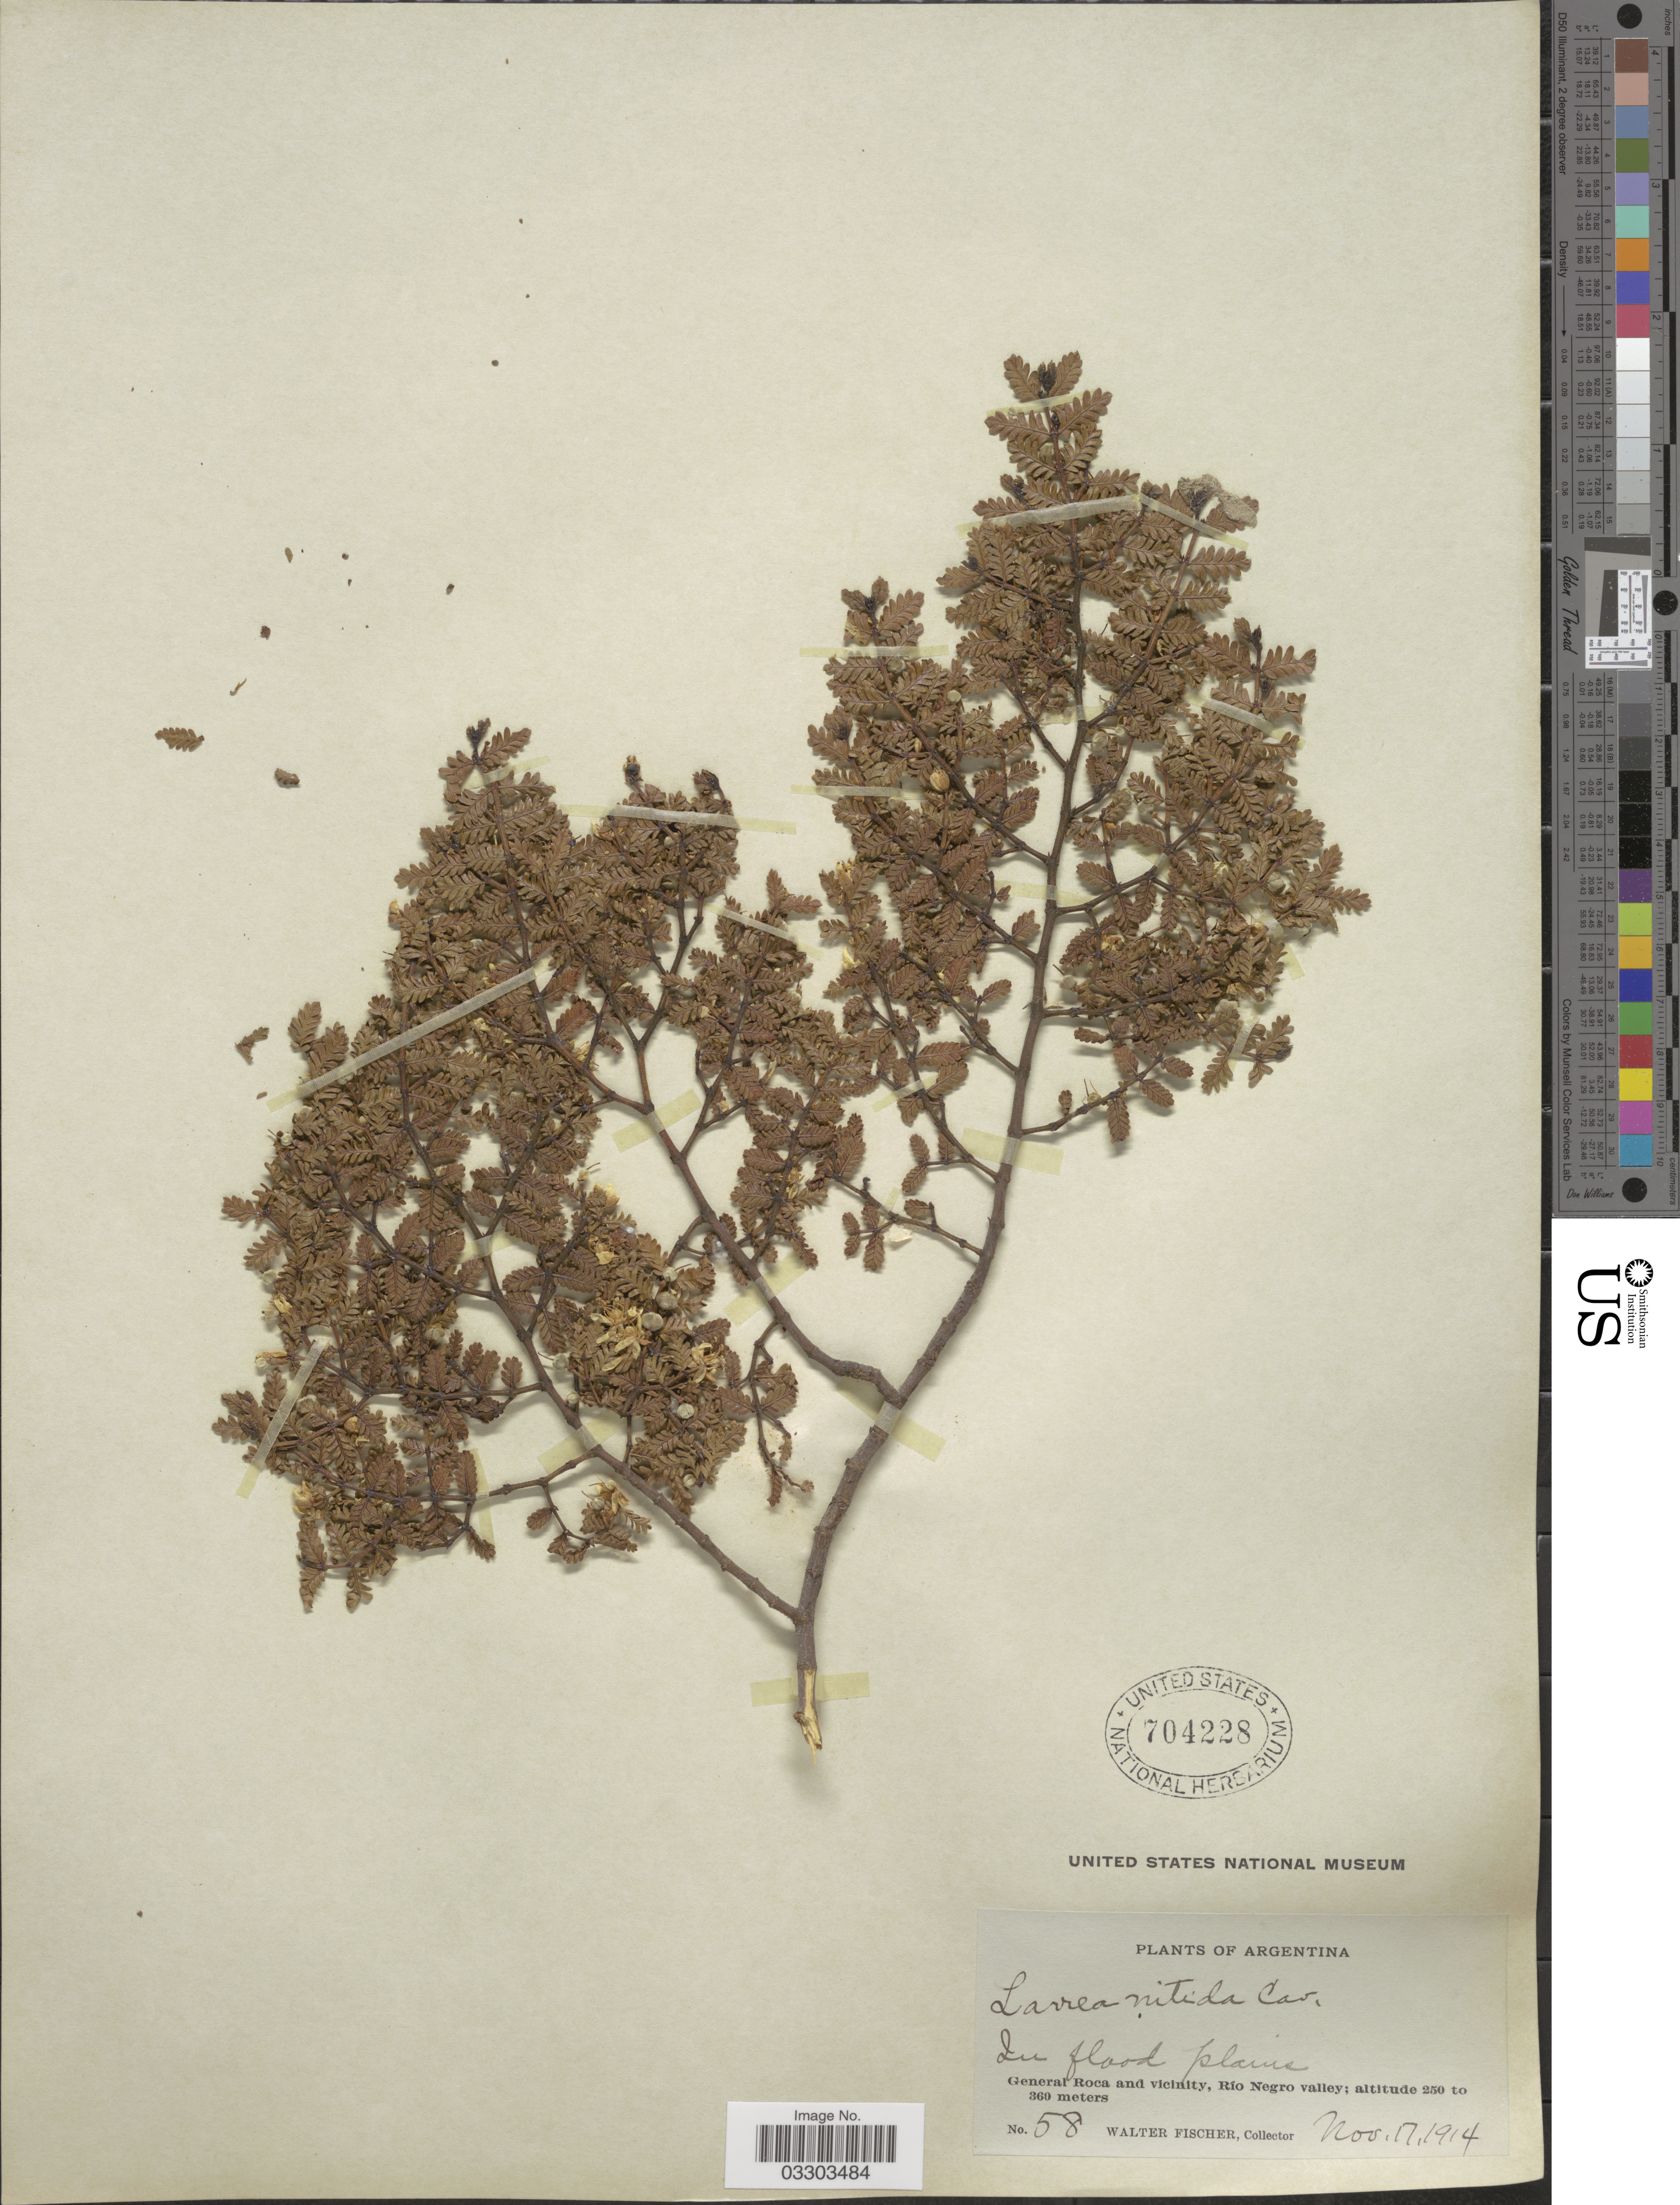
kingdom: Plantae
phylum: Tracheophyta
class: Magnoliopsida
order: Zygophyllales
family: Zygophyllaceae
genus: Larrea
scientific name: Larrea nitida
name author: Cav.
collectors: W. Fischer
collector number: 58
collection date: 1914-11-17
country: Argentina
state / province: Rio Negro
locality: General Roca and vicinity, Río Negro valley.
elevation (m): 250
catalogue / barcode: US 704228